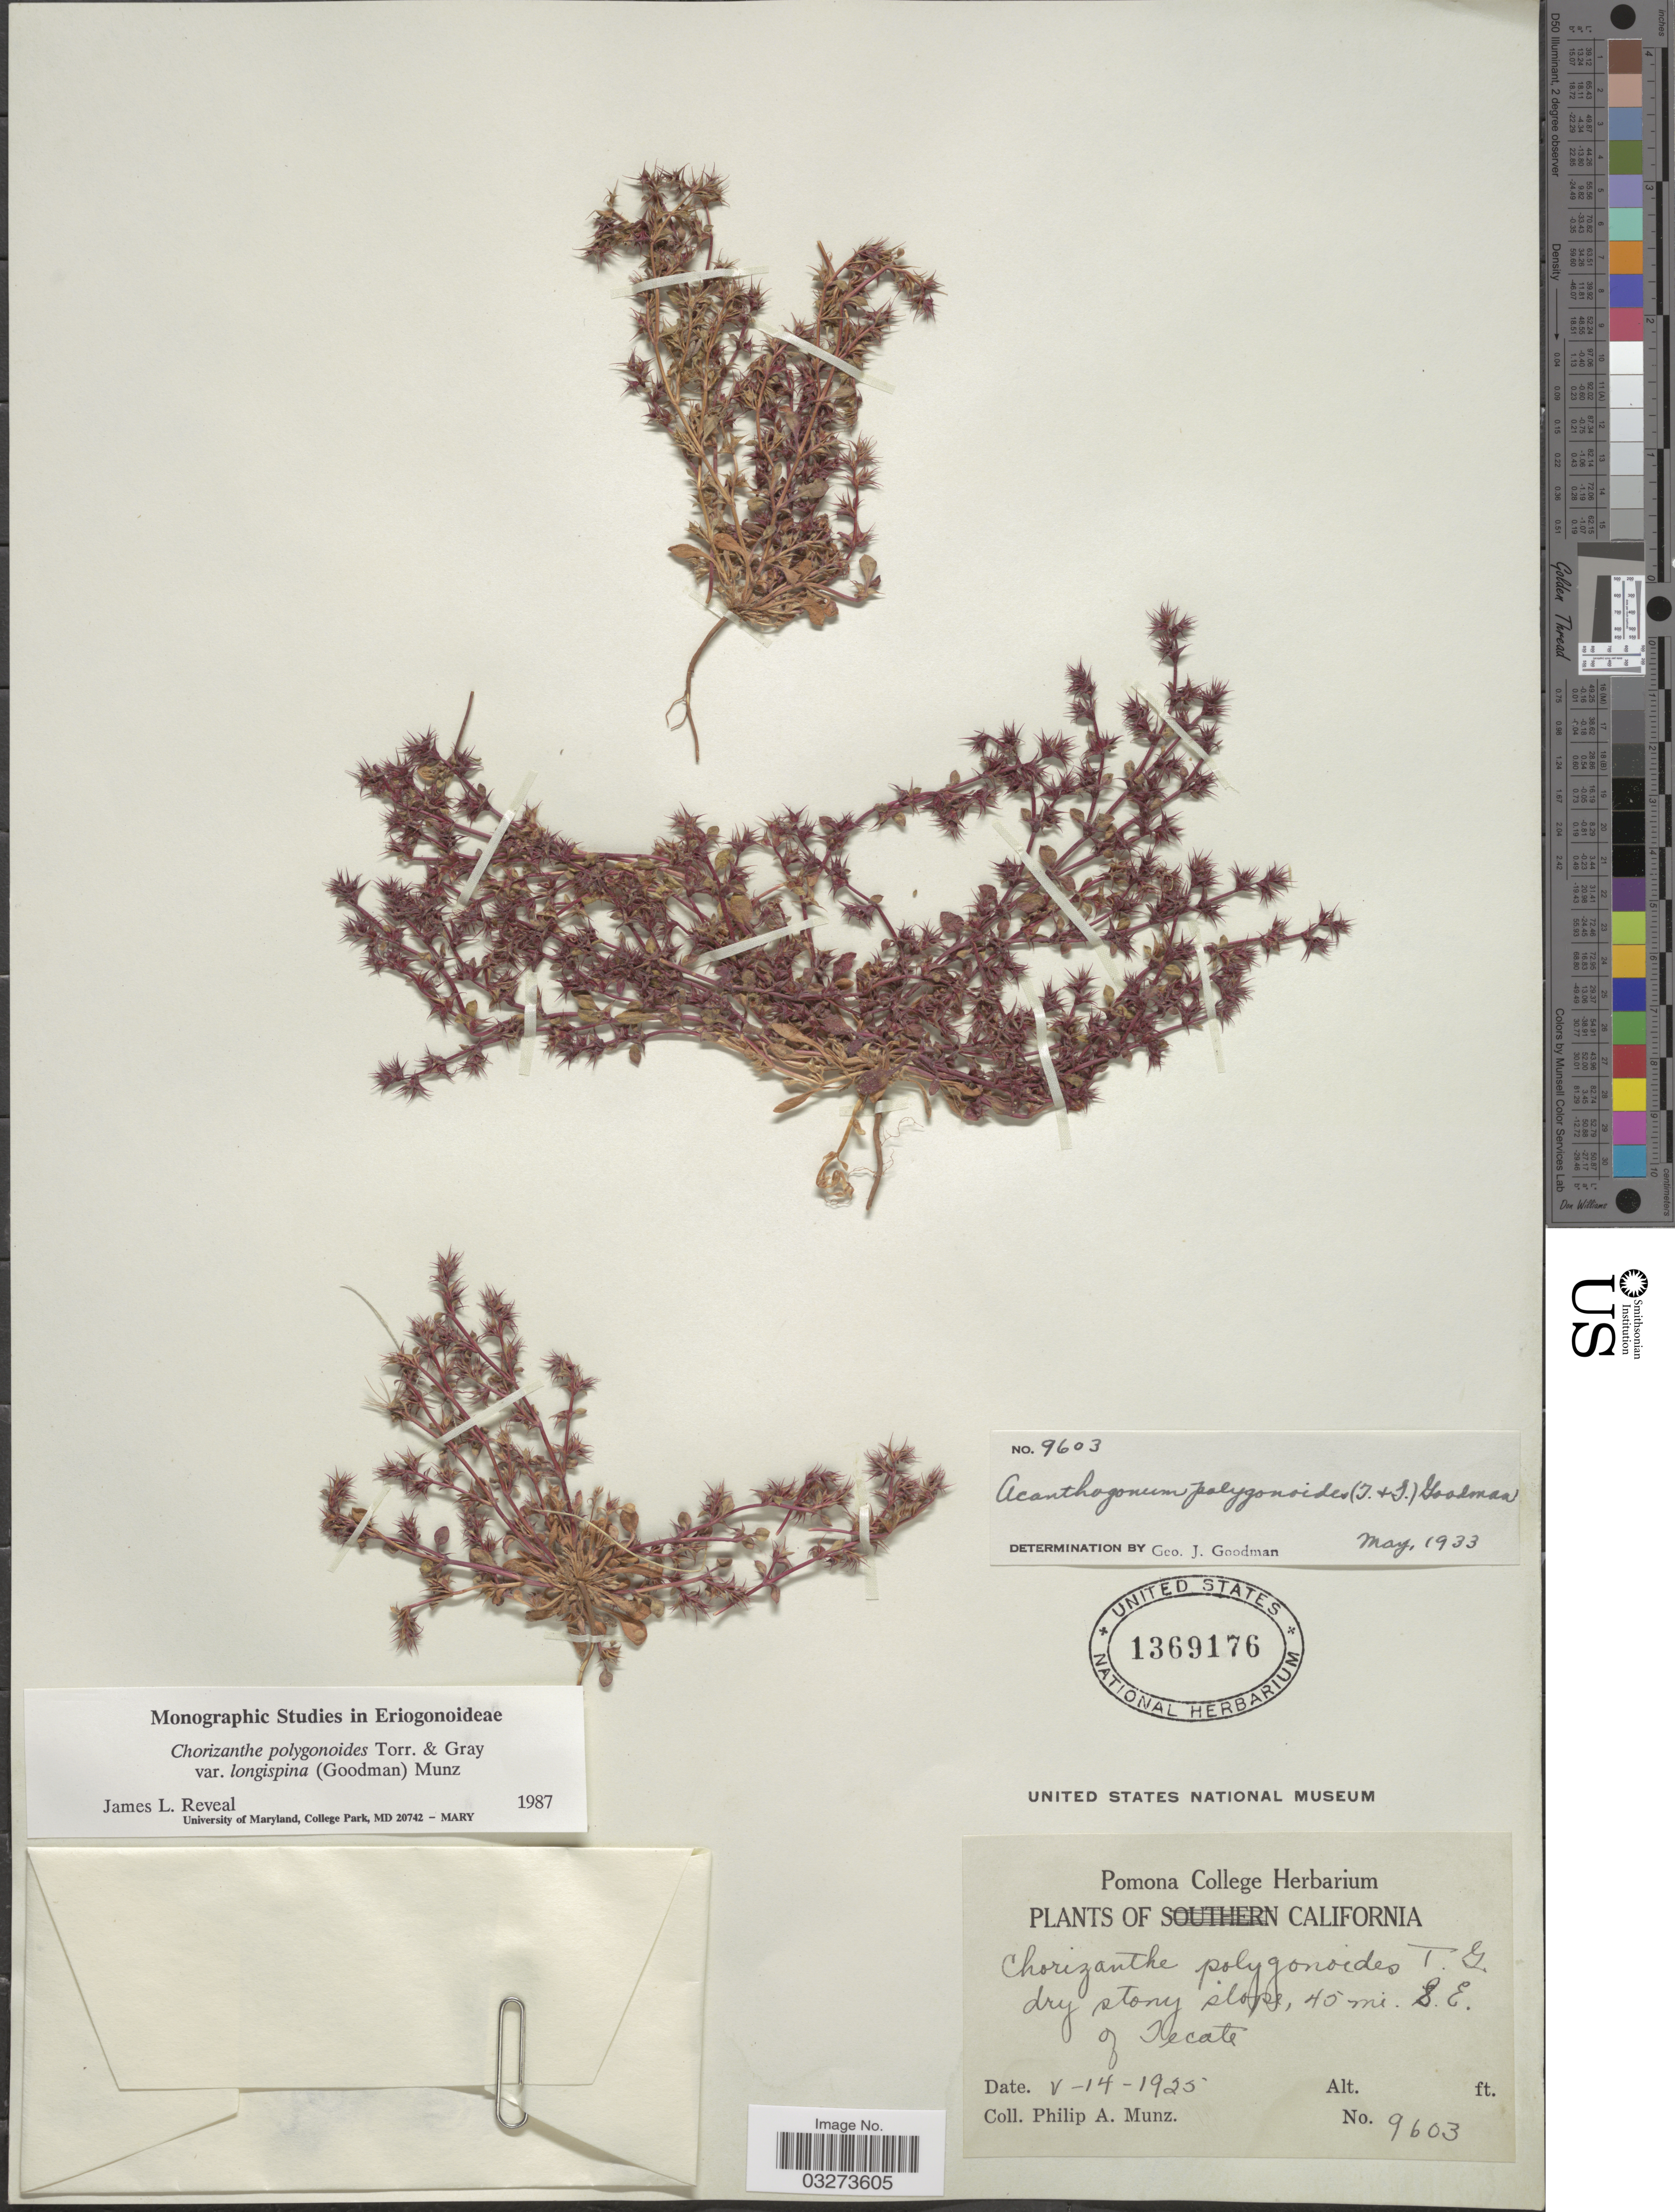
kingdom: Plantae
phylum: Tracheophyta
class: Magnoliopsida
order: Caryophyllales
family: Polygonaceae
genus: Chorizanthe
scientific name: Chorizanthe polygonoides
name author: Torr. & A. Gray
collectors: P. A. Munz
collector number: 9603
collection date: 1925-05-14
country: United States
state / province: California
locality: Dry stony slope, 45 mi. S.E. of Tecate.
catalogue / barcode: US 1369176